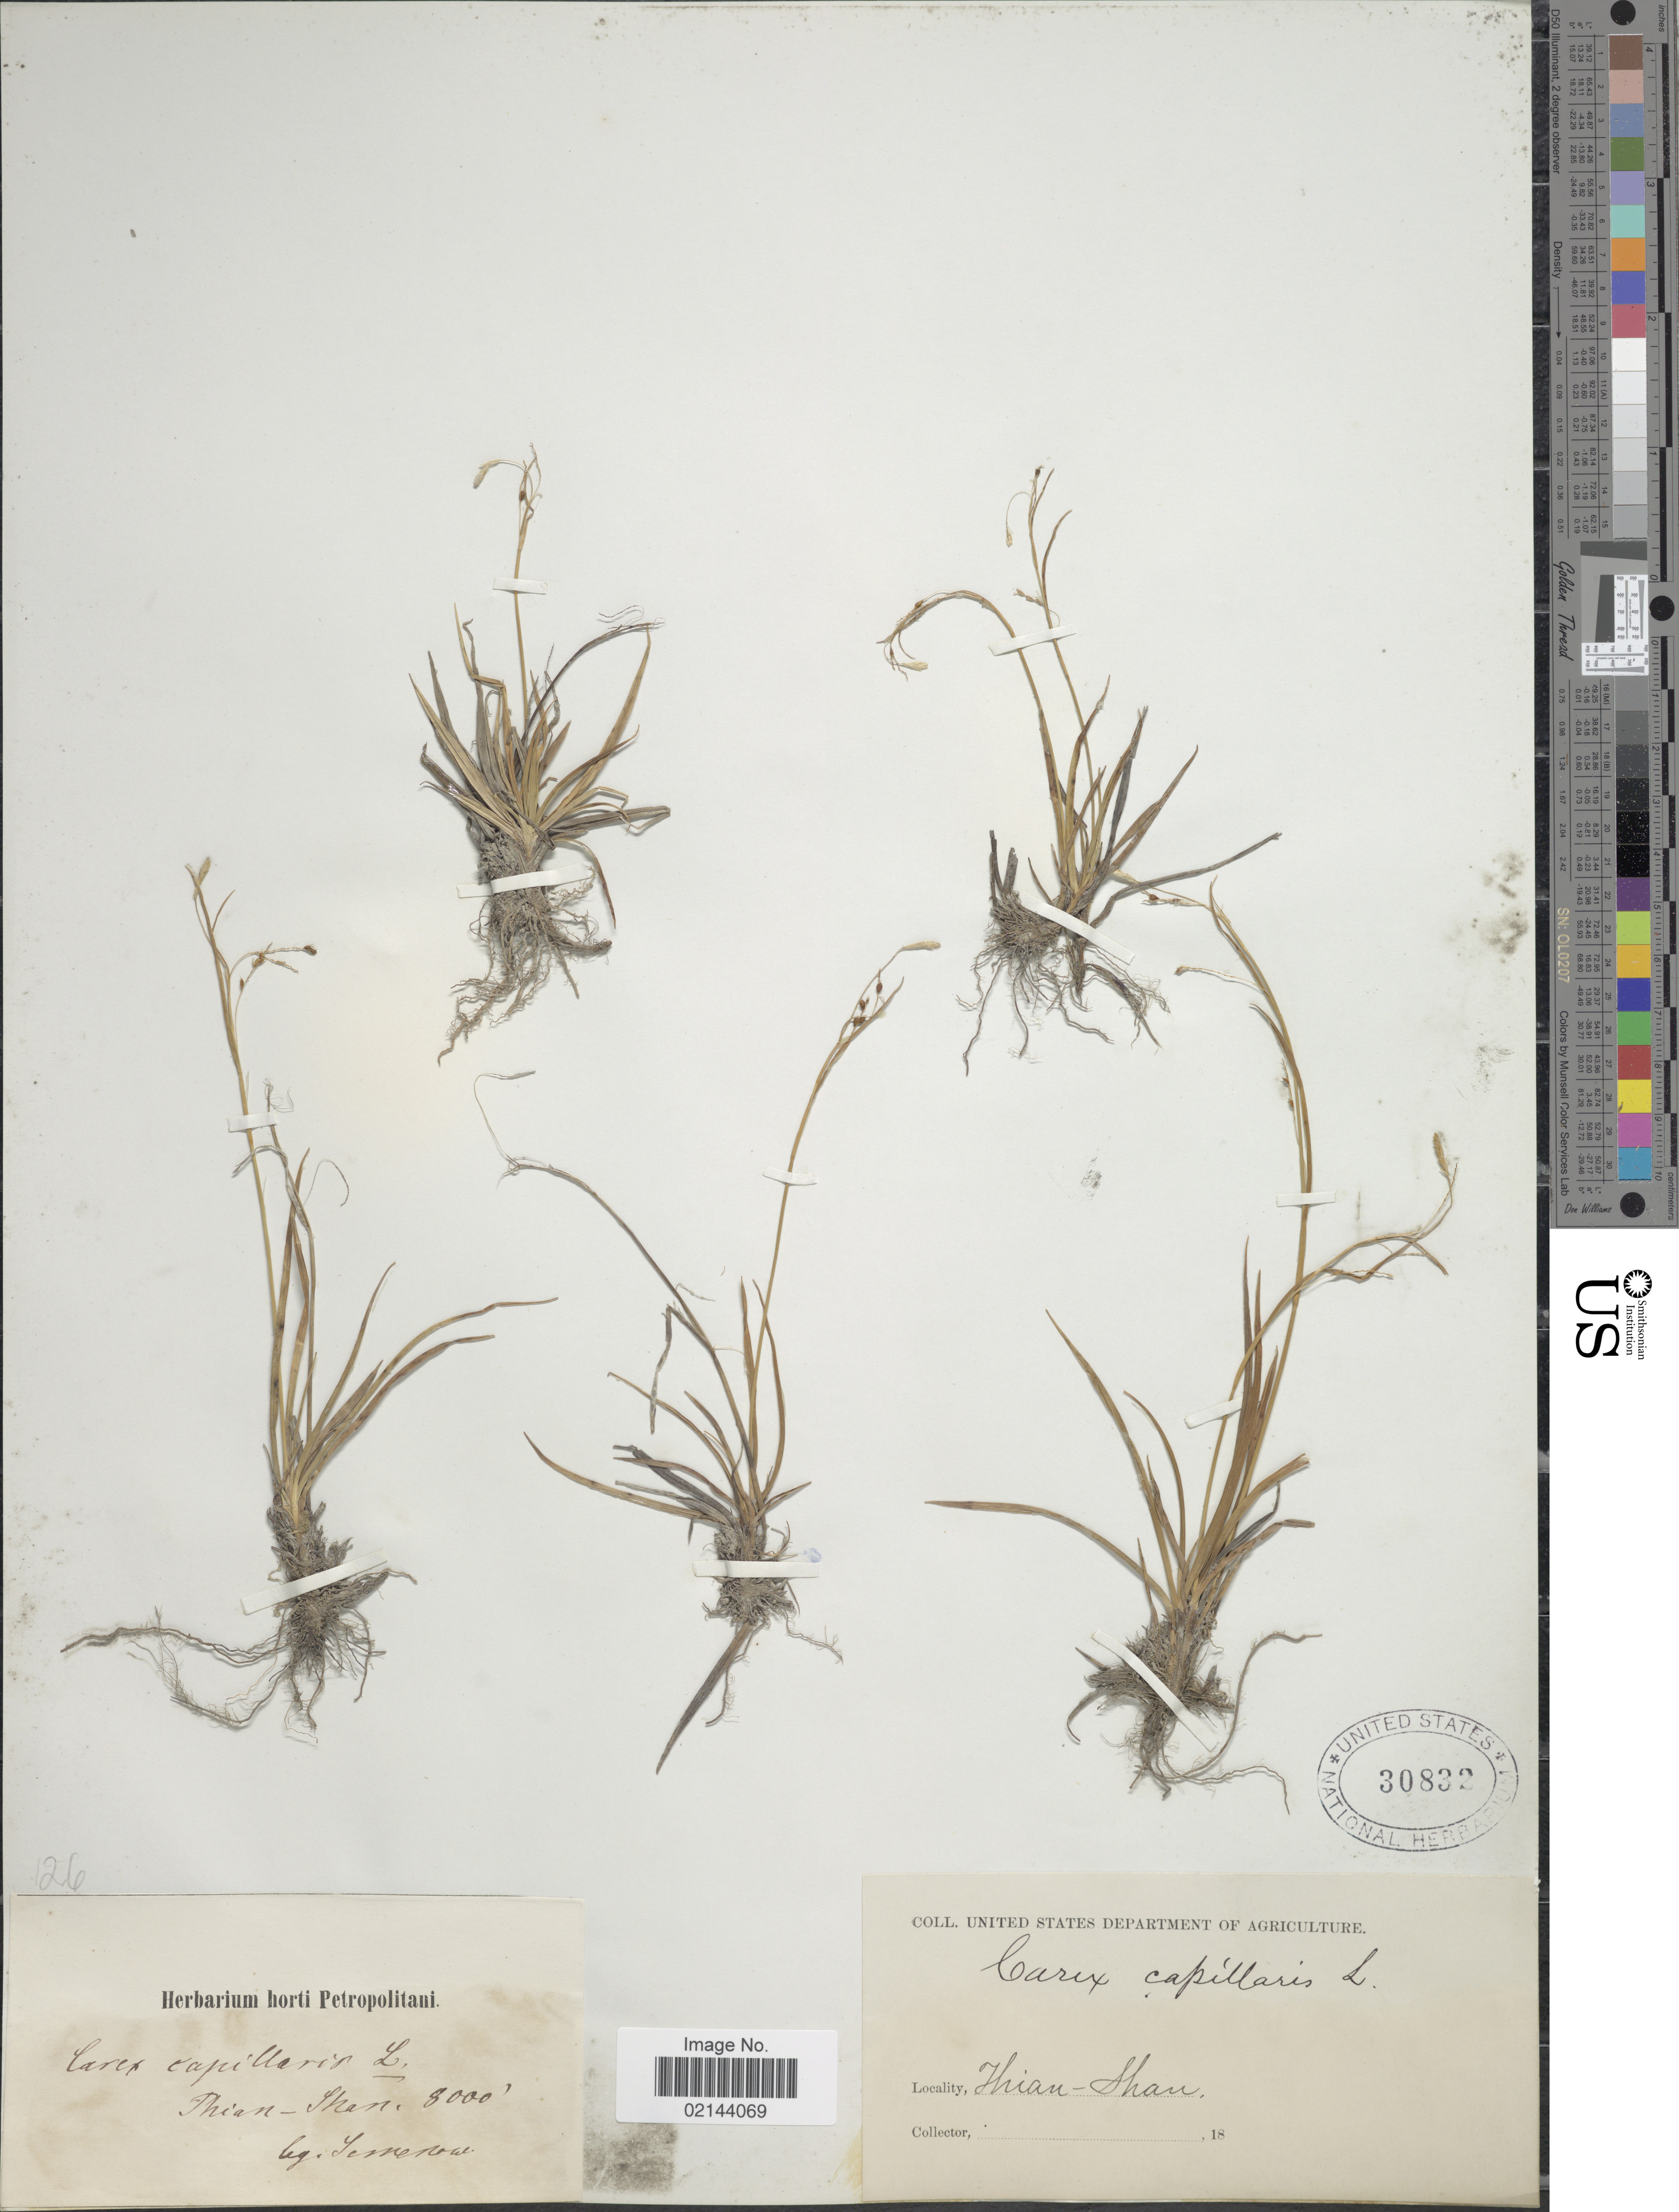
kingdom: Plantae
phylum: Tracheophyta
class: Liliopsida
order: Poales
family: Cyperaceae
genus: Carex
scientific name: Carex capillaris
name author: L.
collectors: P. P. Semenov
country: China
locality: Thian-Shan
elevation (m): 2438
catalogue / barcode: US 30832